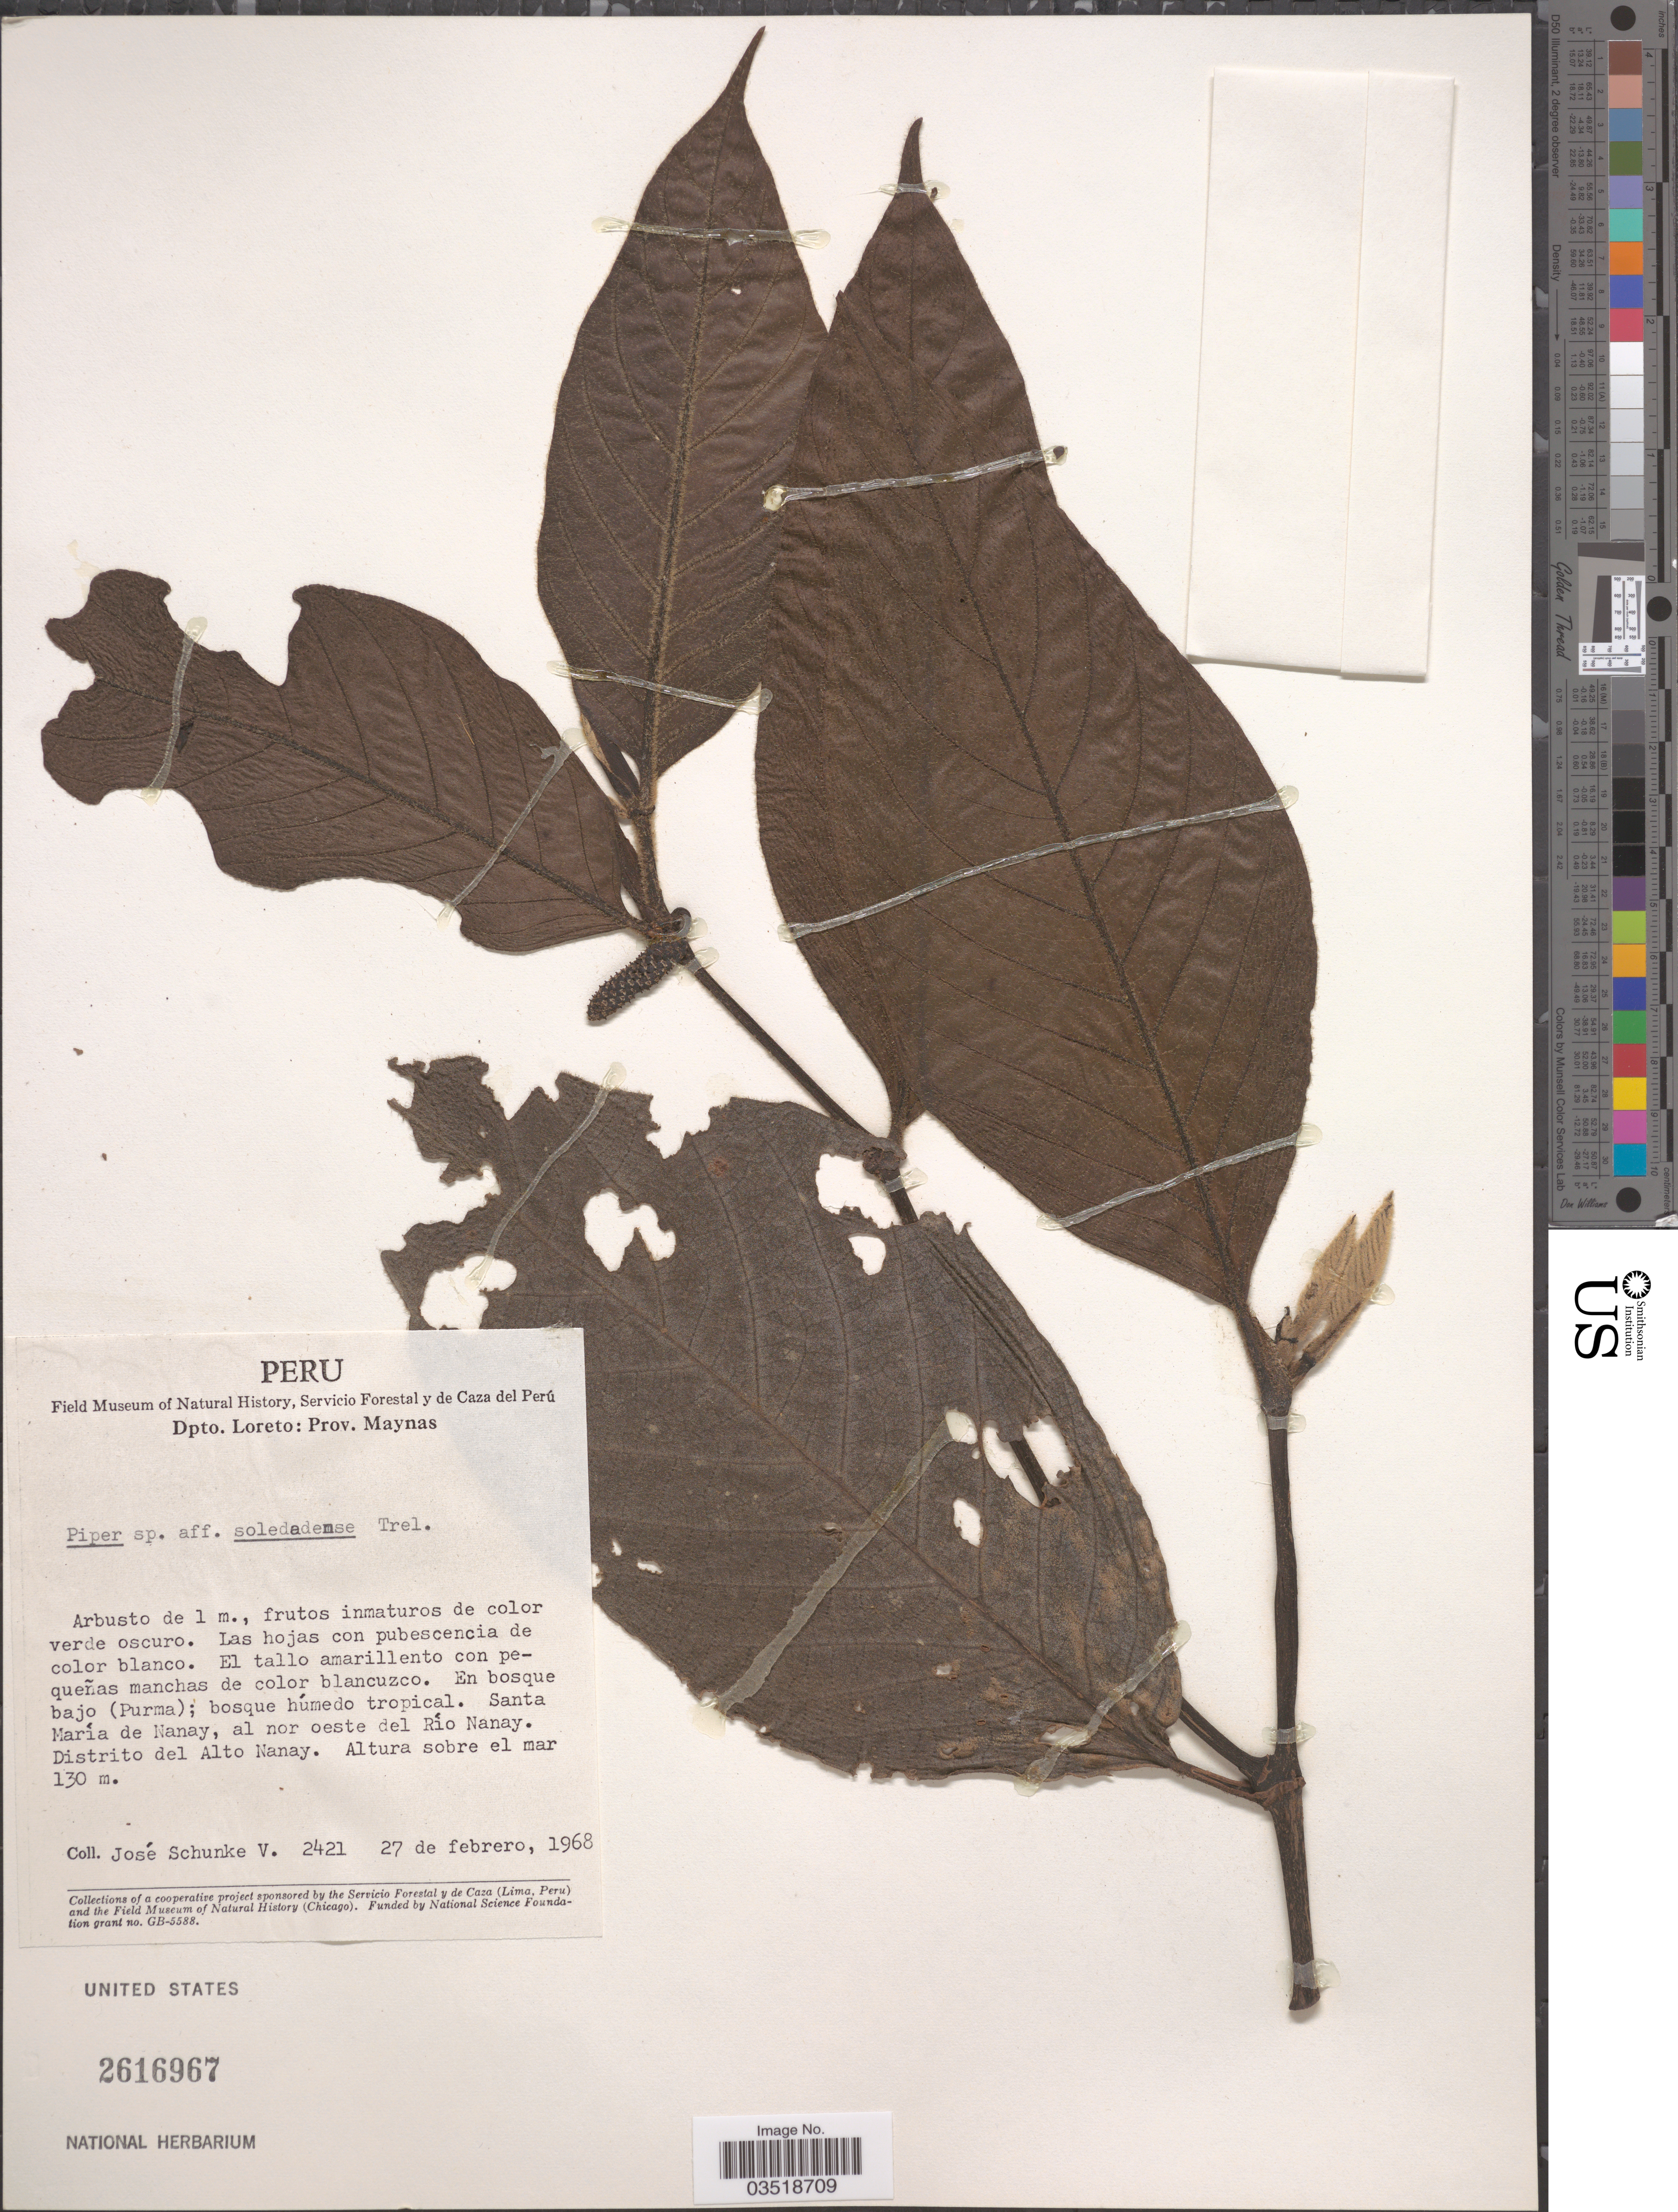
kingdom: Plantae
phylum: Tracheophyta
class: Magnoliopsida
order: Piperales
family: Piperaceae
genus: Piper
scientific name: Piper soledadense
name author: Trel. in J.F. Macbr.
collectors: J. Schunke Vigo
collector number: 2421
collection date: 1968-02-27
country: Peru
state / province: Loreto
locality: Dpto. Loreto: Prov. Maynas. Santa María de Nanay, al nor oeste del Río Nanay. Distrito del Alto Nanay.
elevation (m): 130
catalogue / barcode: US 2616967